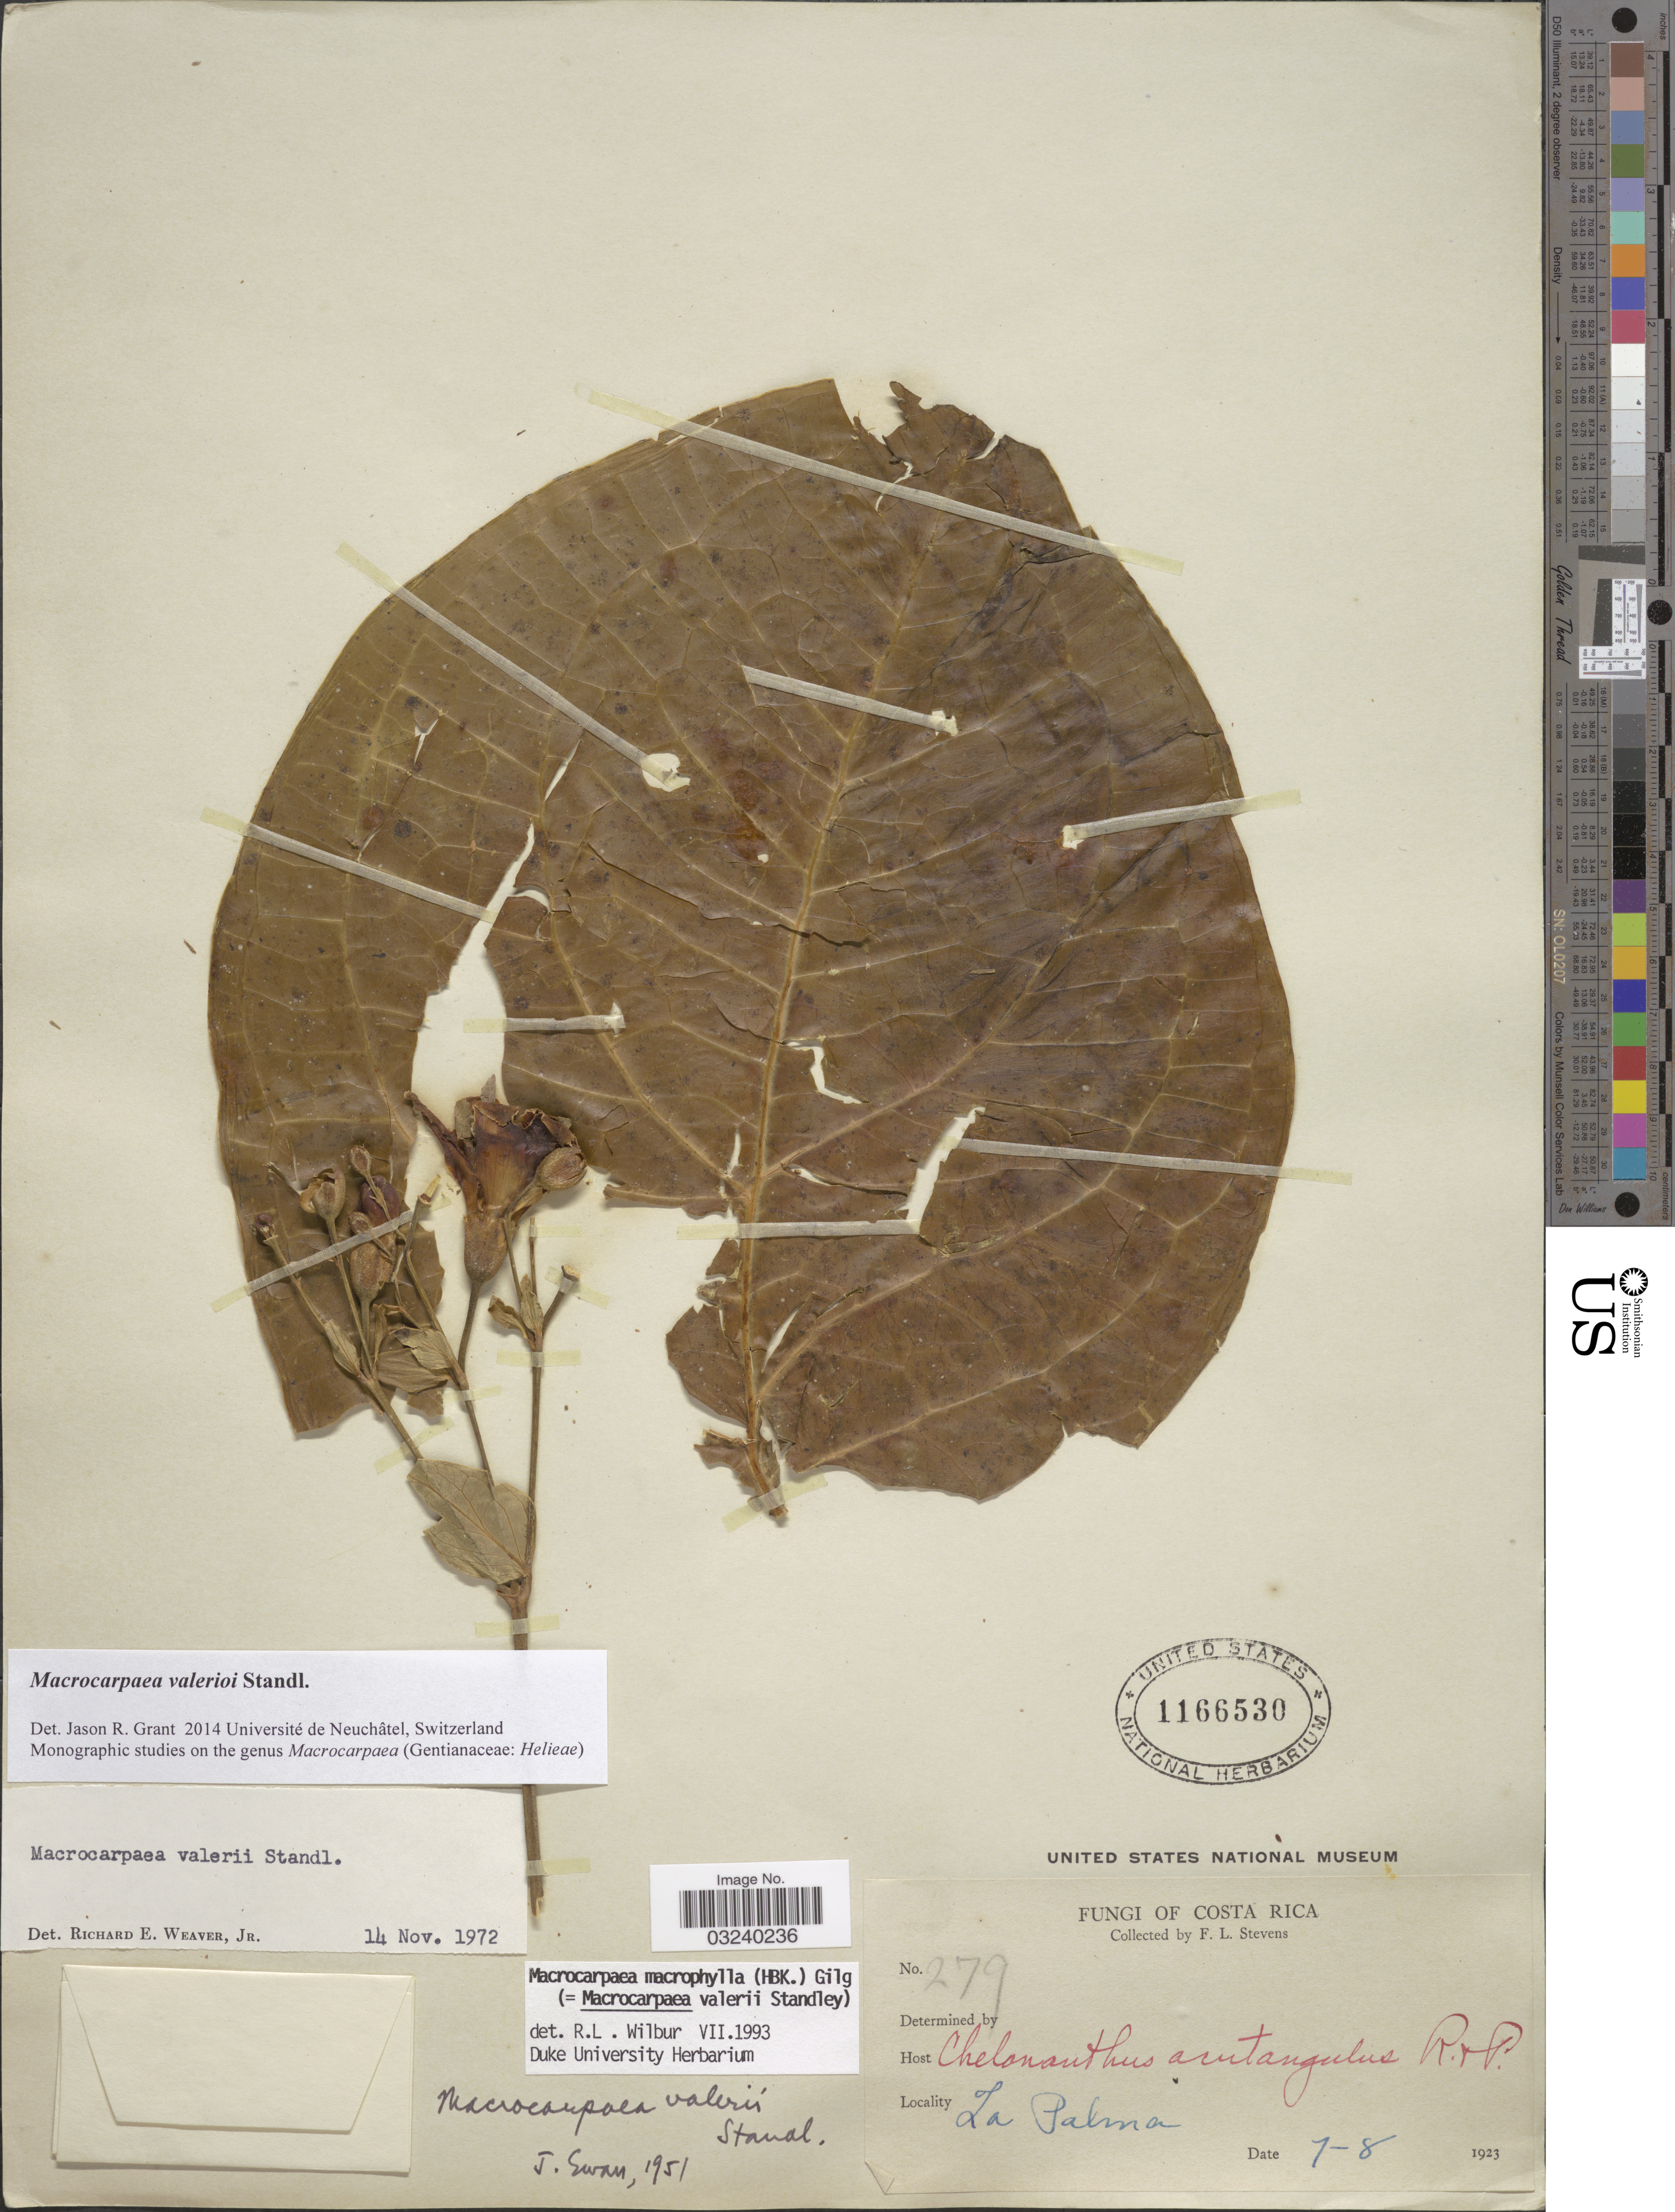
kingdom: Plantae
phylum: Tracheophyta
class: Magnoliopsida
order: Gentianales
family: Gentianaceae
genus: Macrocarpaea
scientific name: Macrocarpaea valerii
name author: Standl.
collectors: F. L. Stevens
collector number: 279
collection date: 1923-08-07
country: Costa Rica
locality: La Palma.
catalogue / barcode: US 1166530